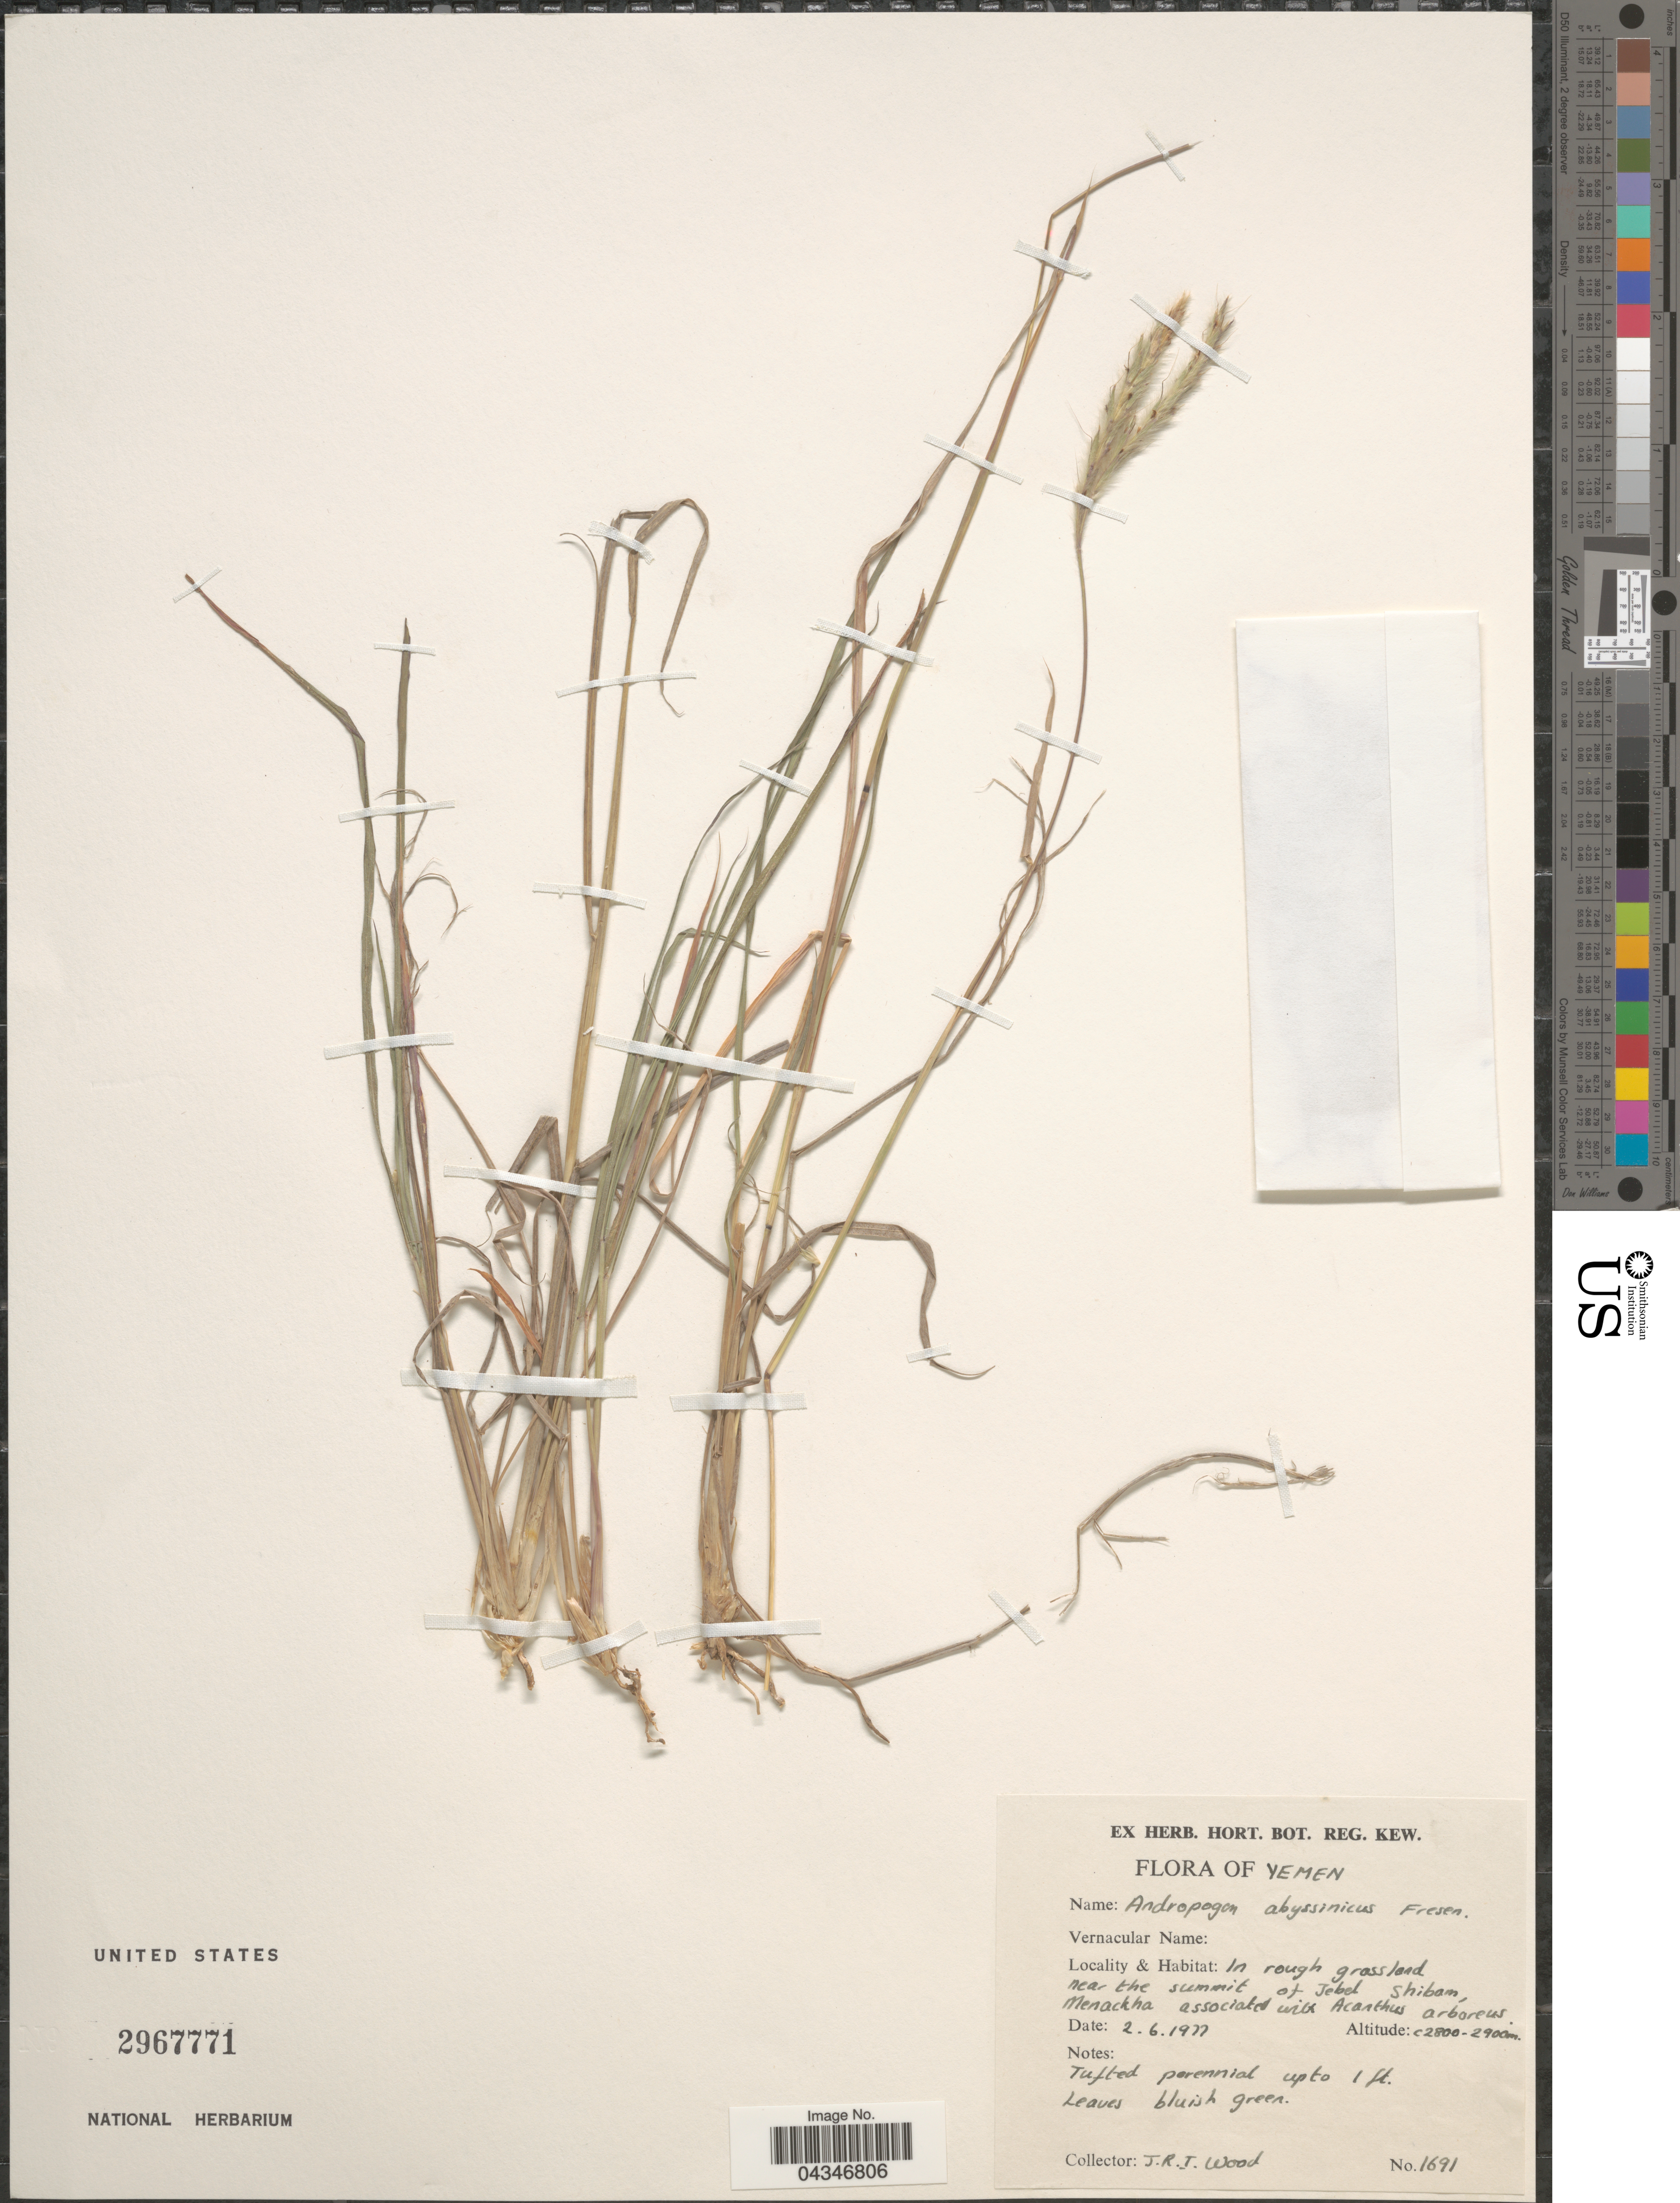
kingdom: Plantae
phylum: Tracheophyta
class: Liliopsida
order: Poales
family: Poaceae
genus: Andropogon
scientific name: Andropogon abyssinicus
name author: Fresen.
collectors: J. R. I. Wood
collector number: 1691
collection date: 1977-06-02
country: Yemen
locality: In rough grassland near the summit of Jebel Shibam, Menackha.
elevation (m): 2800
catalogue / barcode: US 2967771